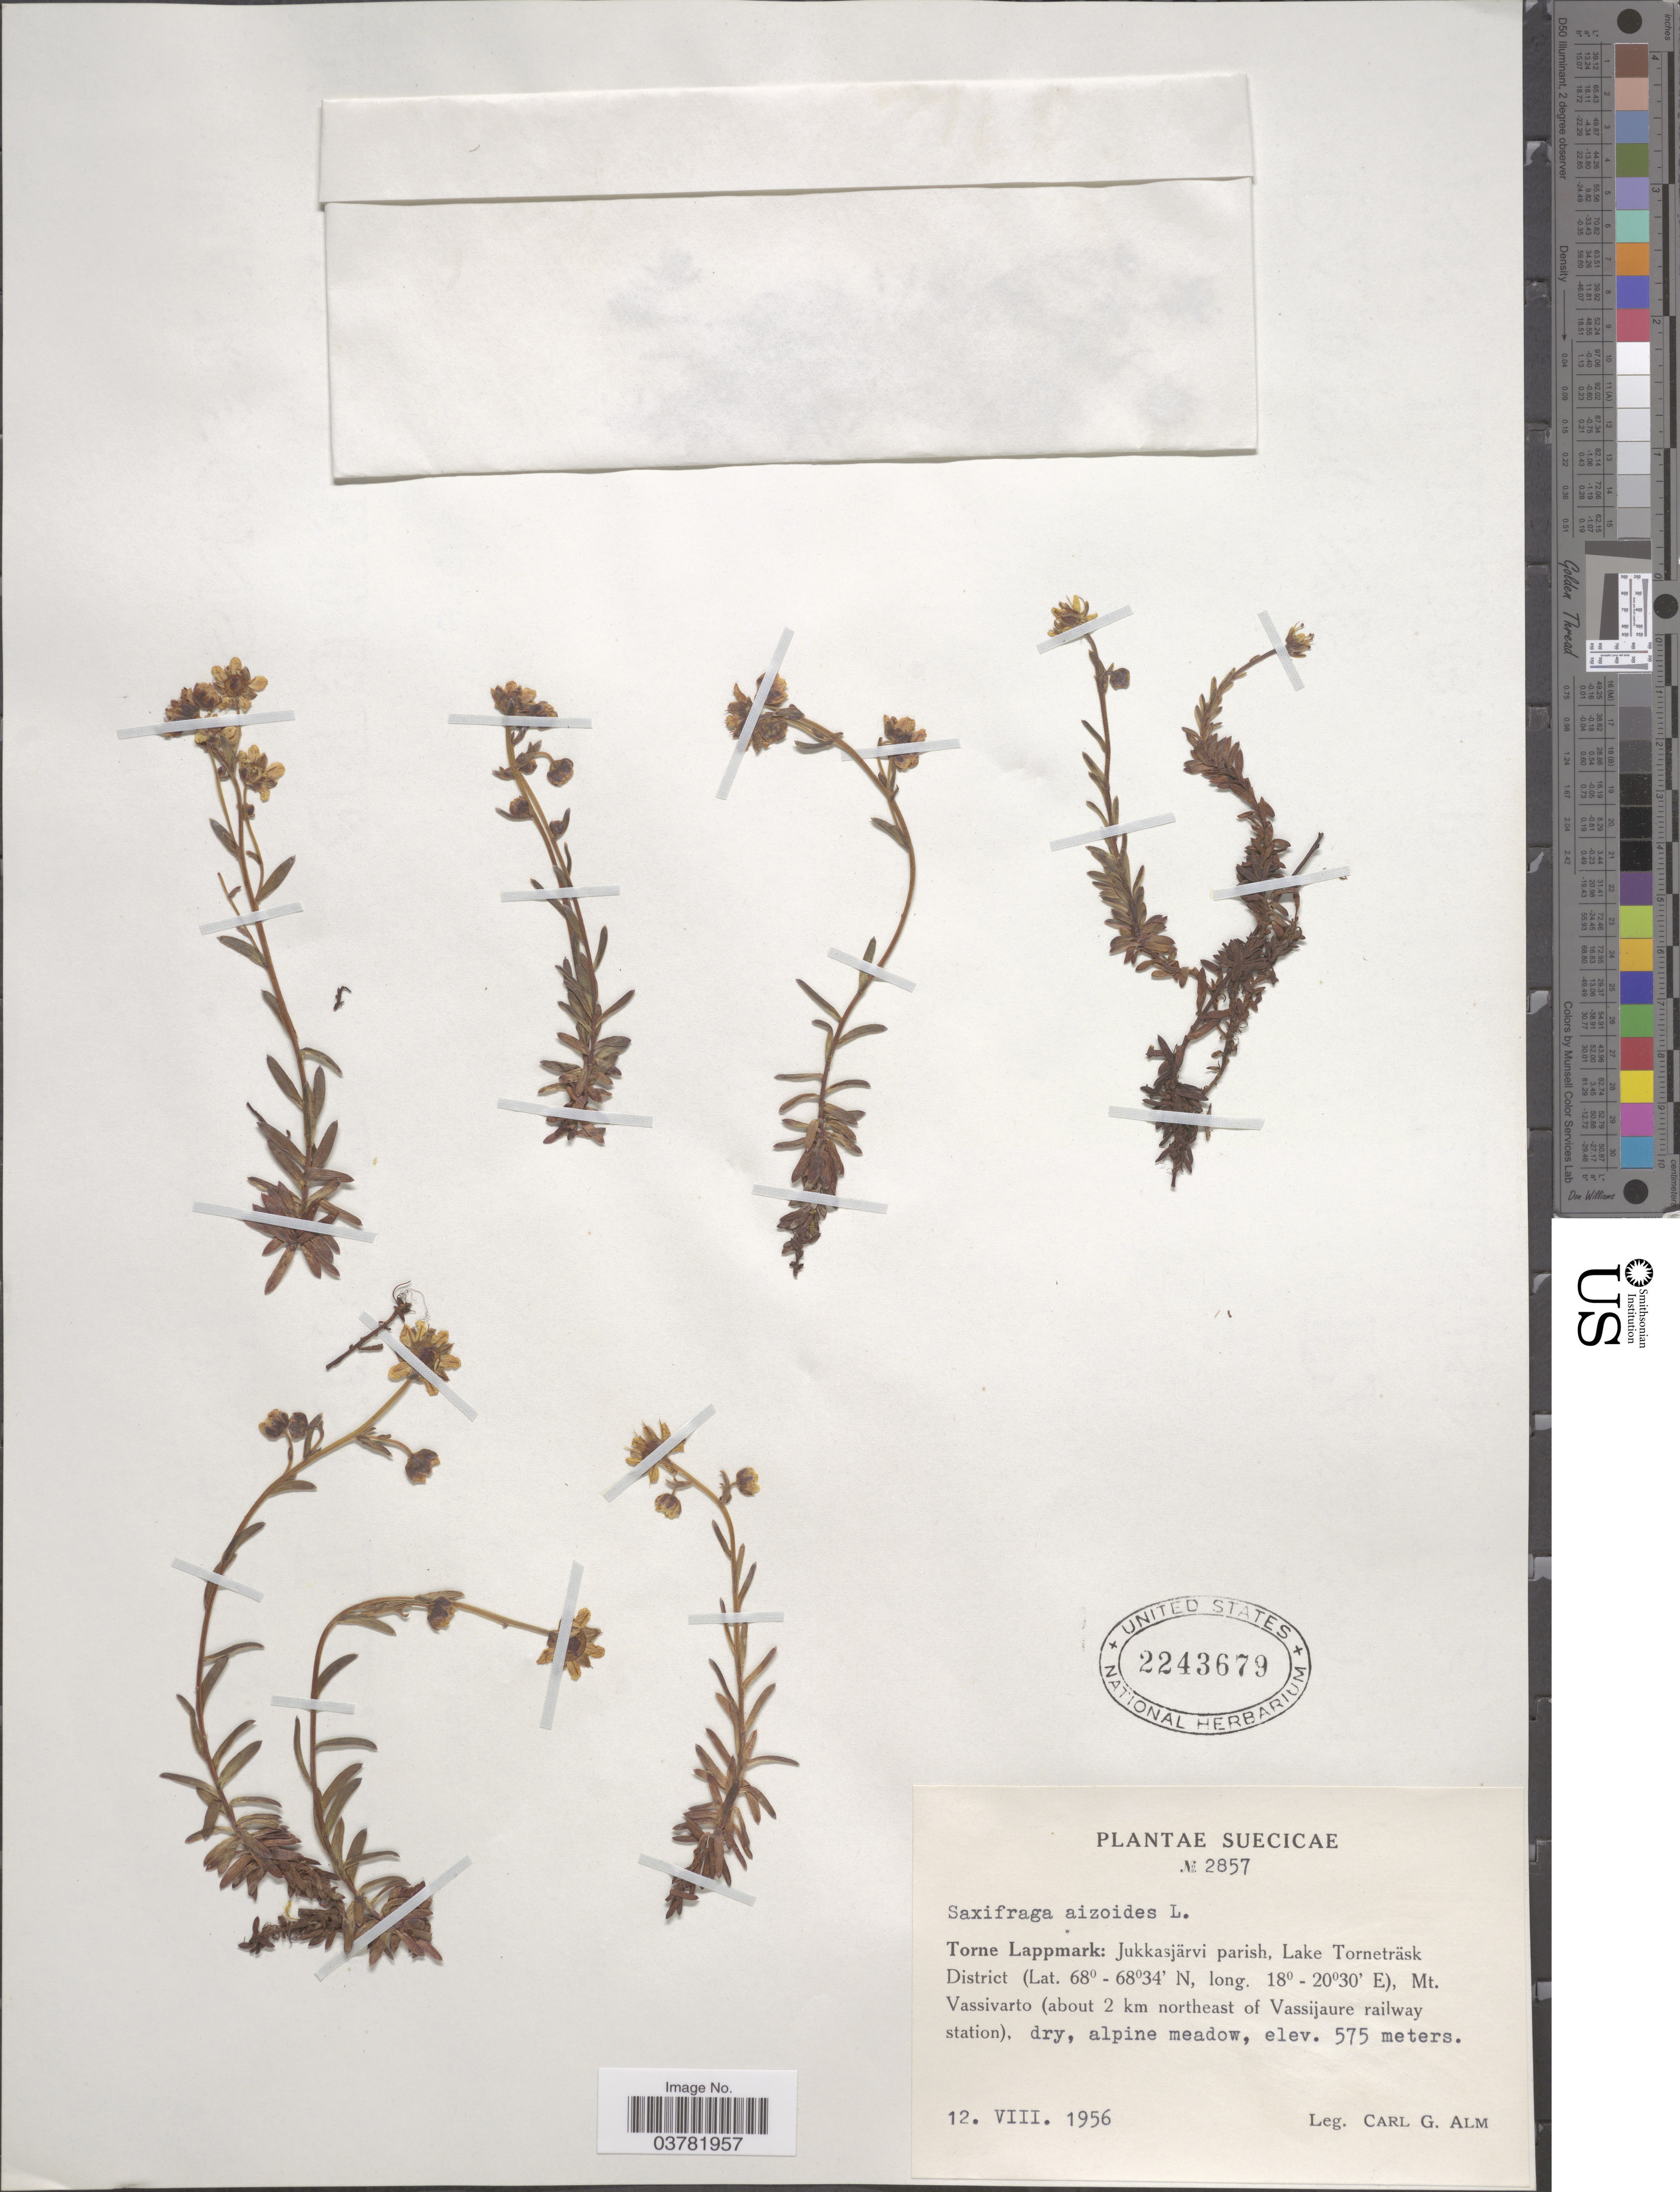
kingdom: Plantae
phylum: Tracheophyta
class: Magnoliopsida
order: Saxifragales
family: Saxifragaceae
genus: Saxifraga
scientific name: Saxifraga aizoides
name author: L.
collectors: C. G. Alm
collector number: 2857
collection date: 1956-08-12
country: Sweden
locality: Suecicae. Torne Lappmark: Jukkasjärvi parish, Lake Torneträsk District, Mt. Vassivarto (about 2 km northeast of Vassijaure railway station).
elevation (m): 575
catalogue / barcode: US 2243679